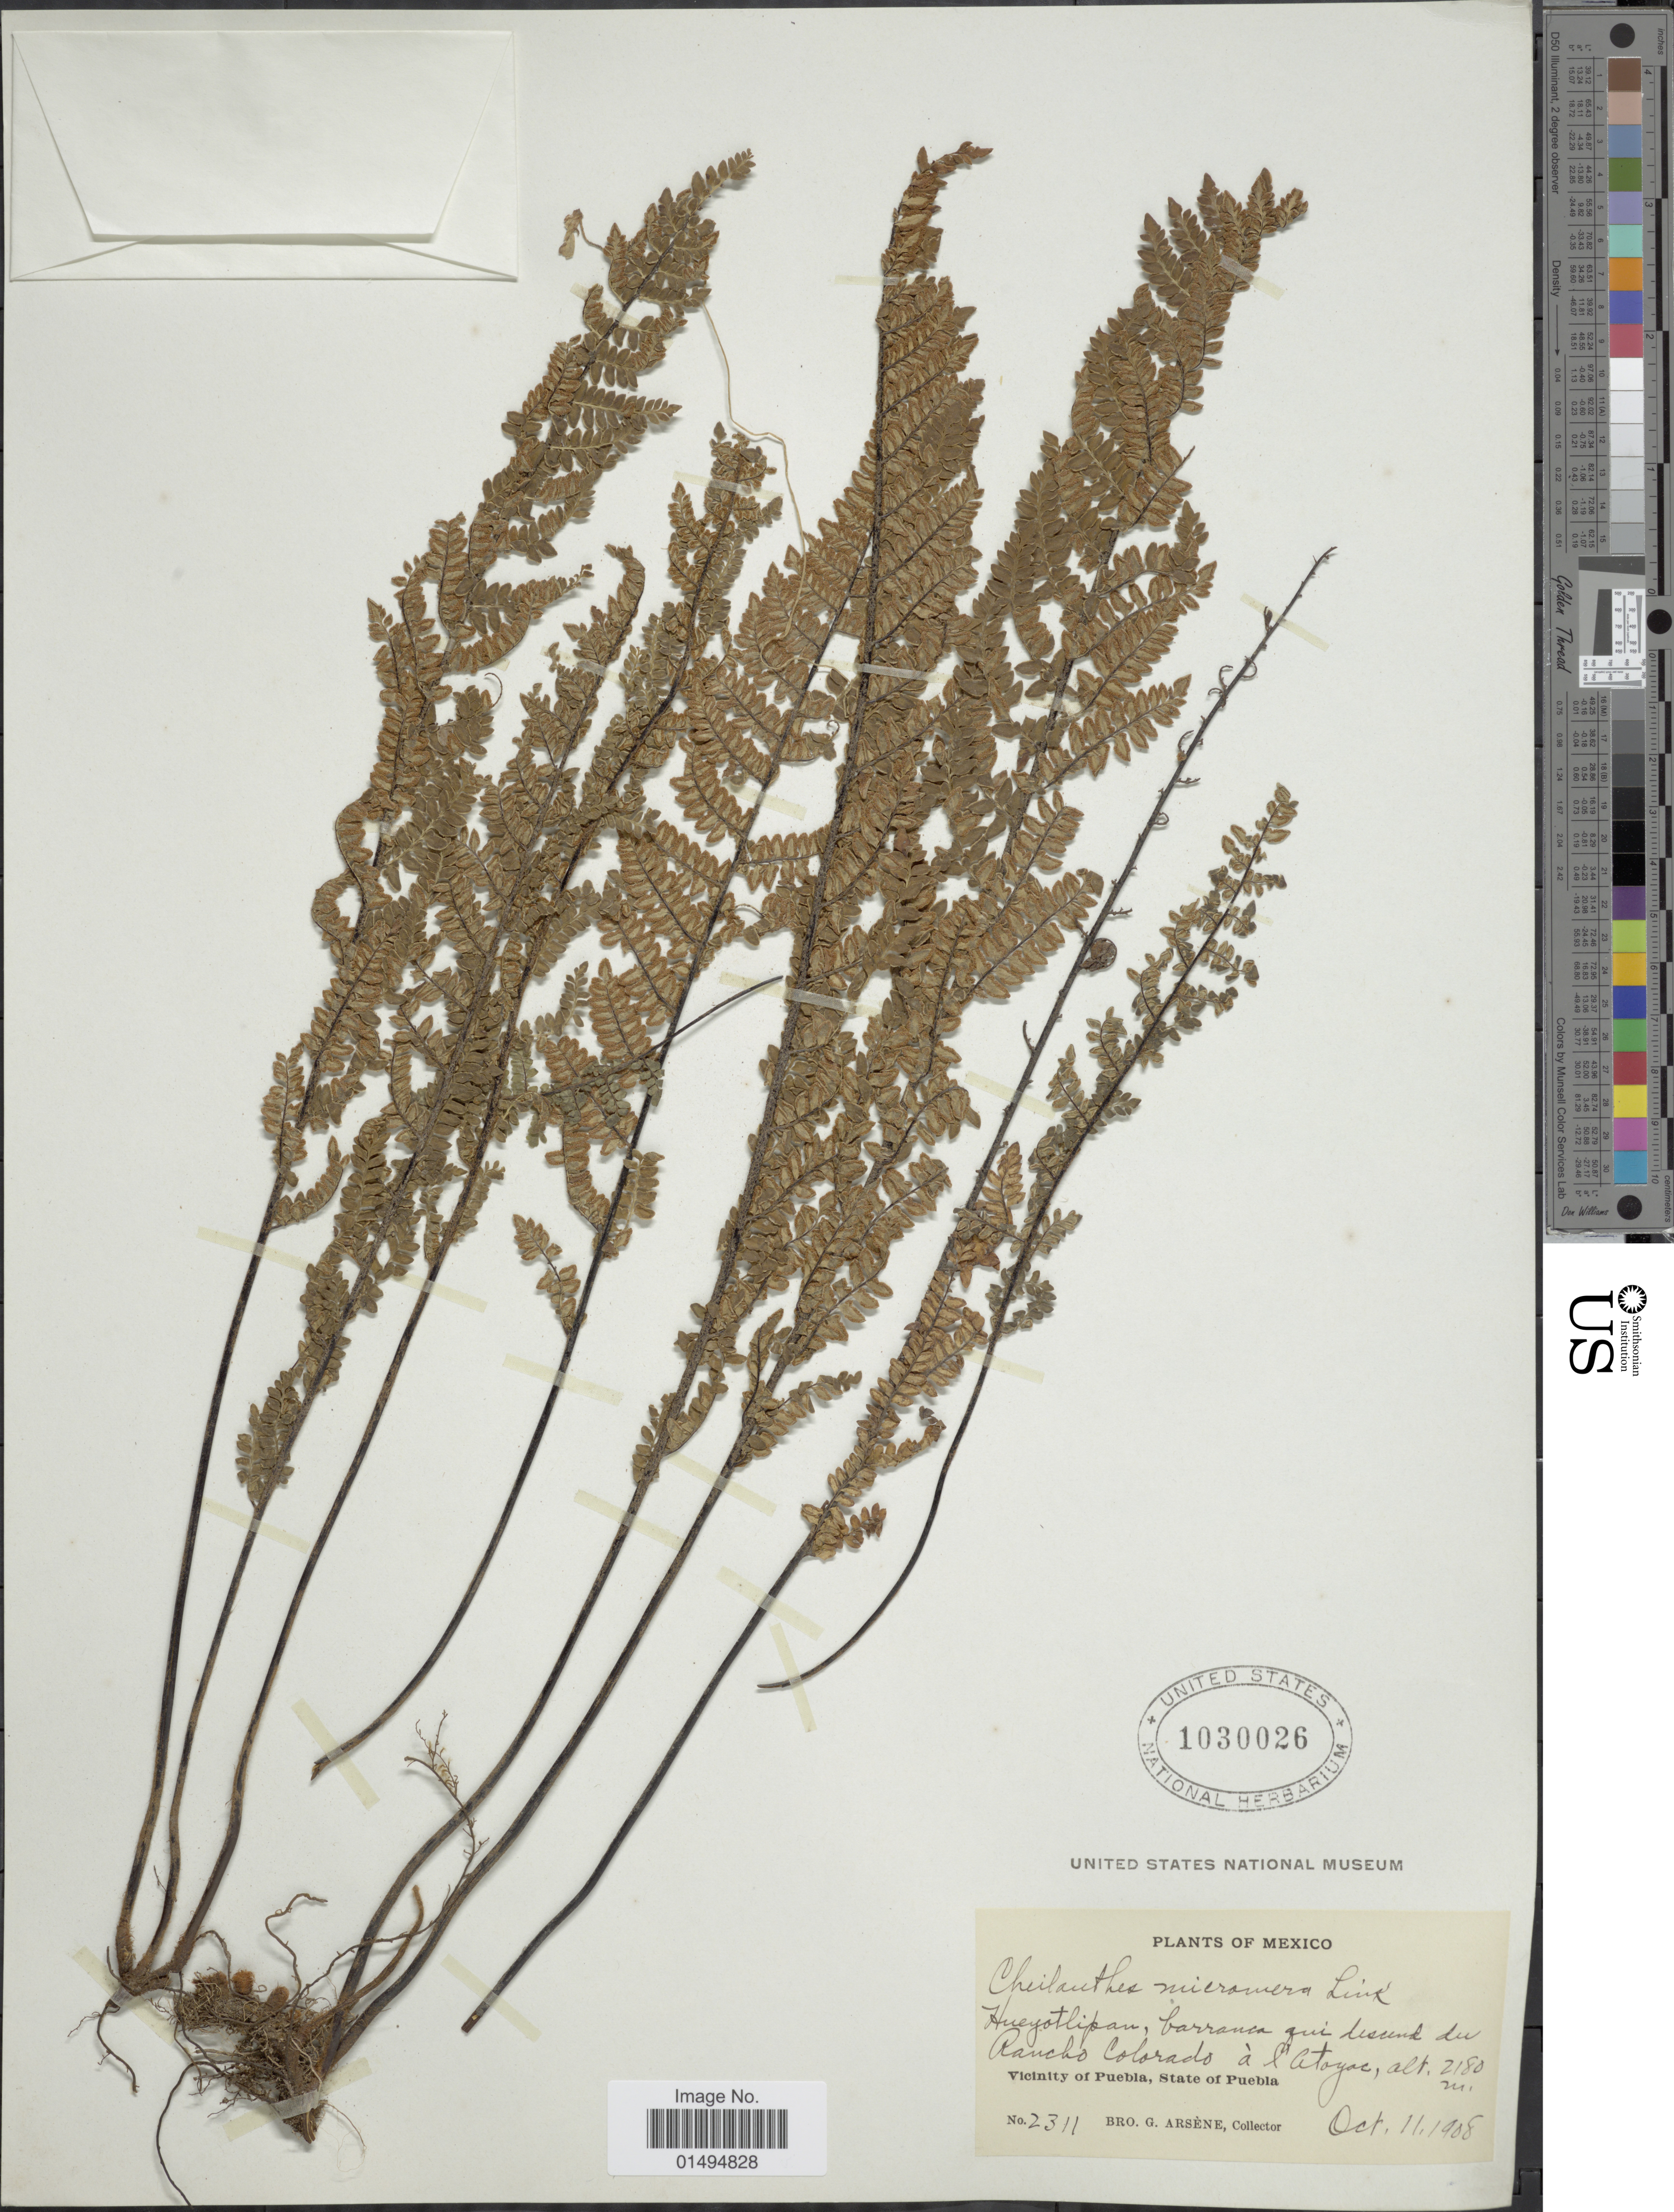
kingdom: Plantae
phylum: Tracheophyta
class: Polypodiopsida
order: Polypodiales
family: Pteridaceae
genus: Myriopteris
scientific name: Myriopteris notholaenoides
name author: (Desv.) Grusz & Windham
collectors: Bro. G. Arsène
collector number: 2311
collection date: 1908-10-11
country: Mexico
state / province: Puebla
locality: Hueyotlipan, Rancho Colorado at Atoyac. Vicinity of Puebla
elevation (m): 2180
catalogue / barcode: US 1030026